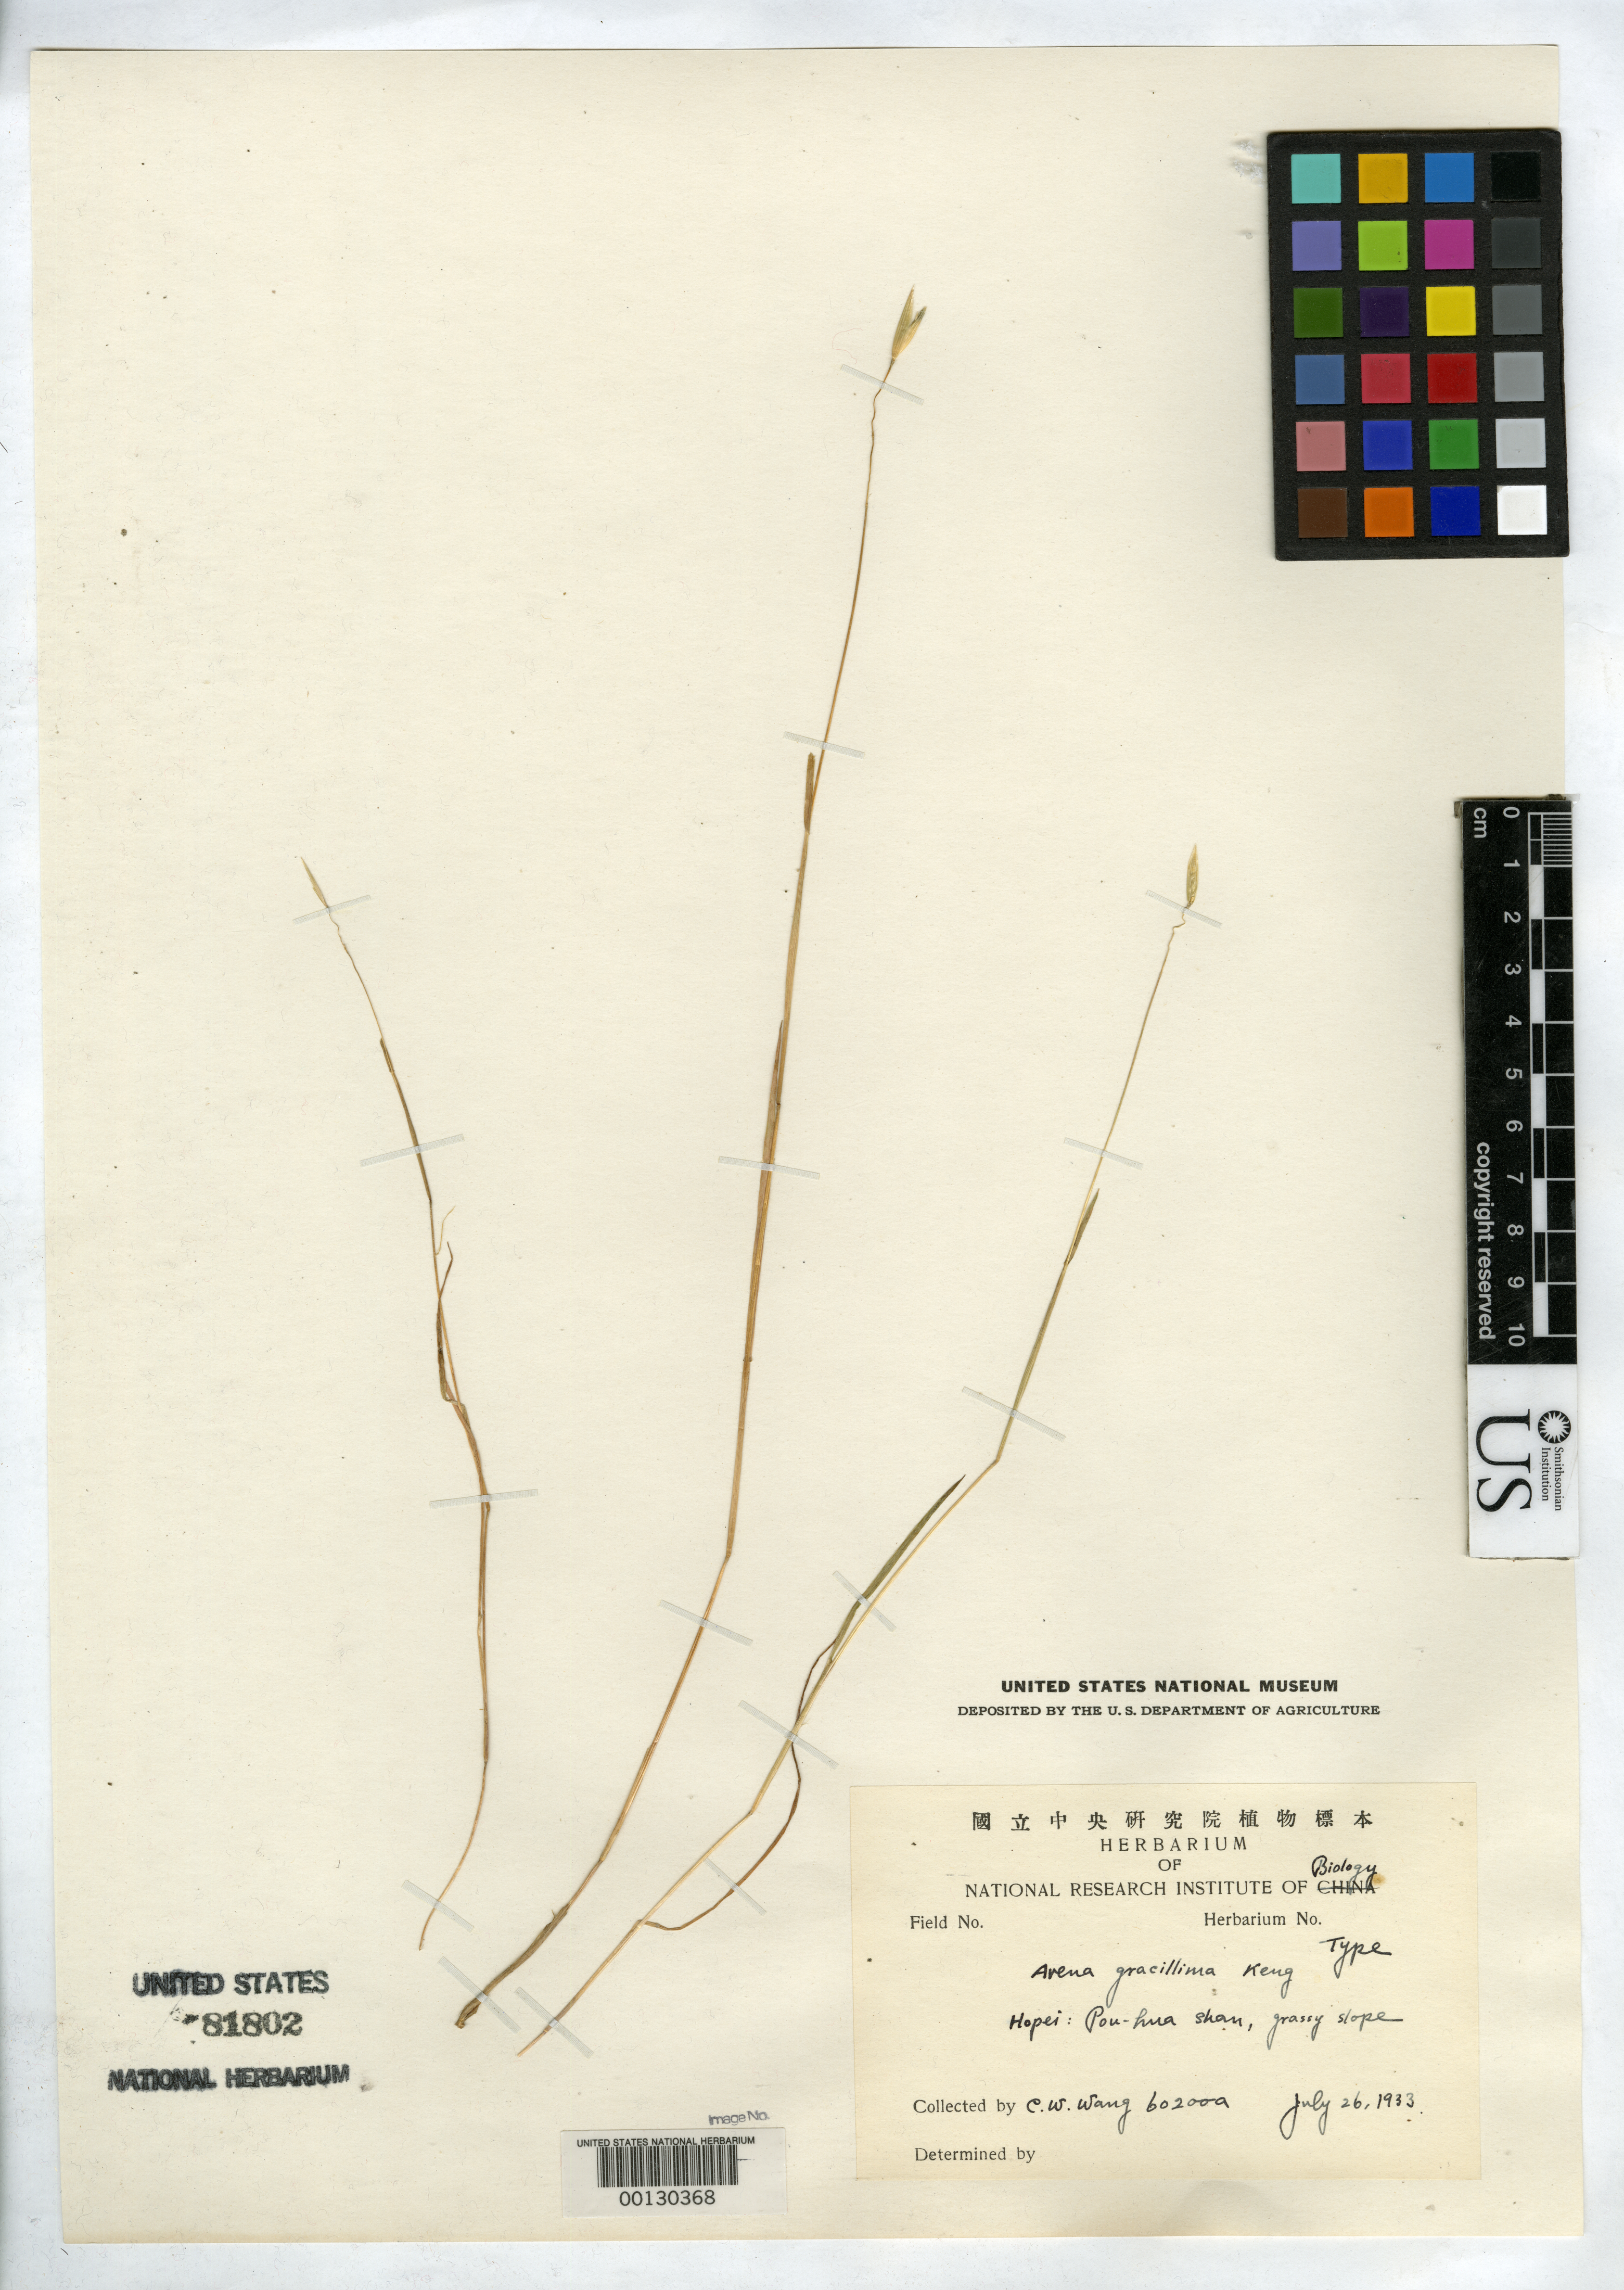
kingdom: Plantae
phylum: Tracheophyta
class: Liliopsida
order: Poales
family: Poaceae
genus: Avena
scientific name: Avena gracillima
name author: Keng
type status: Isotype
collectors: C. W. Wang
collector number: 602000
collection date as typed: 26 Jul 1933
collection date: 1933-07-26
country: China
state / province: Hebei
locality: Pou-hua Shan.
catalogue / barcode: US 81802